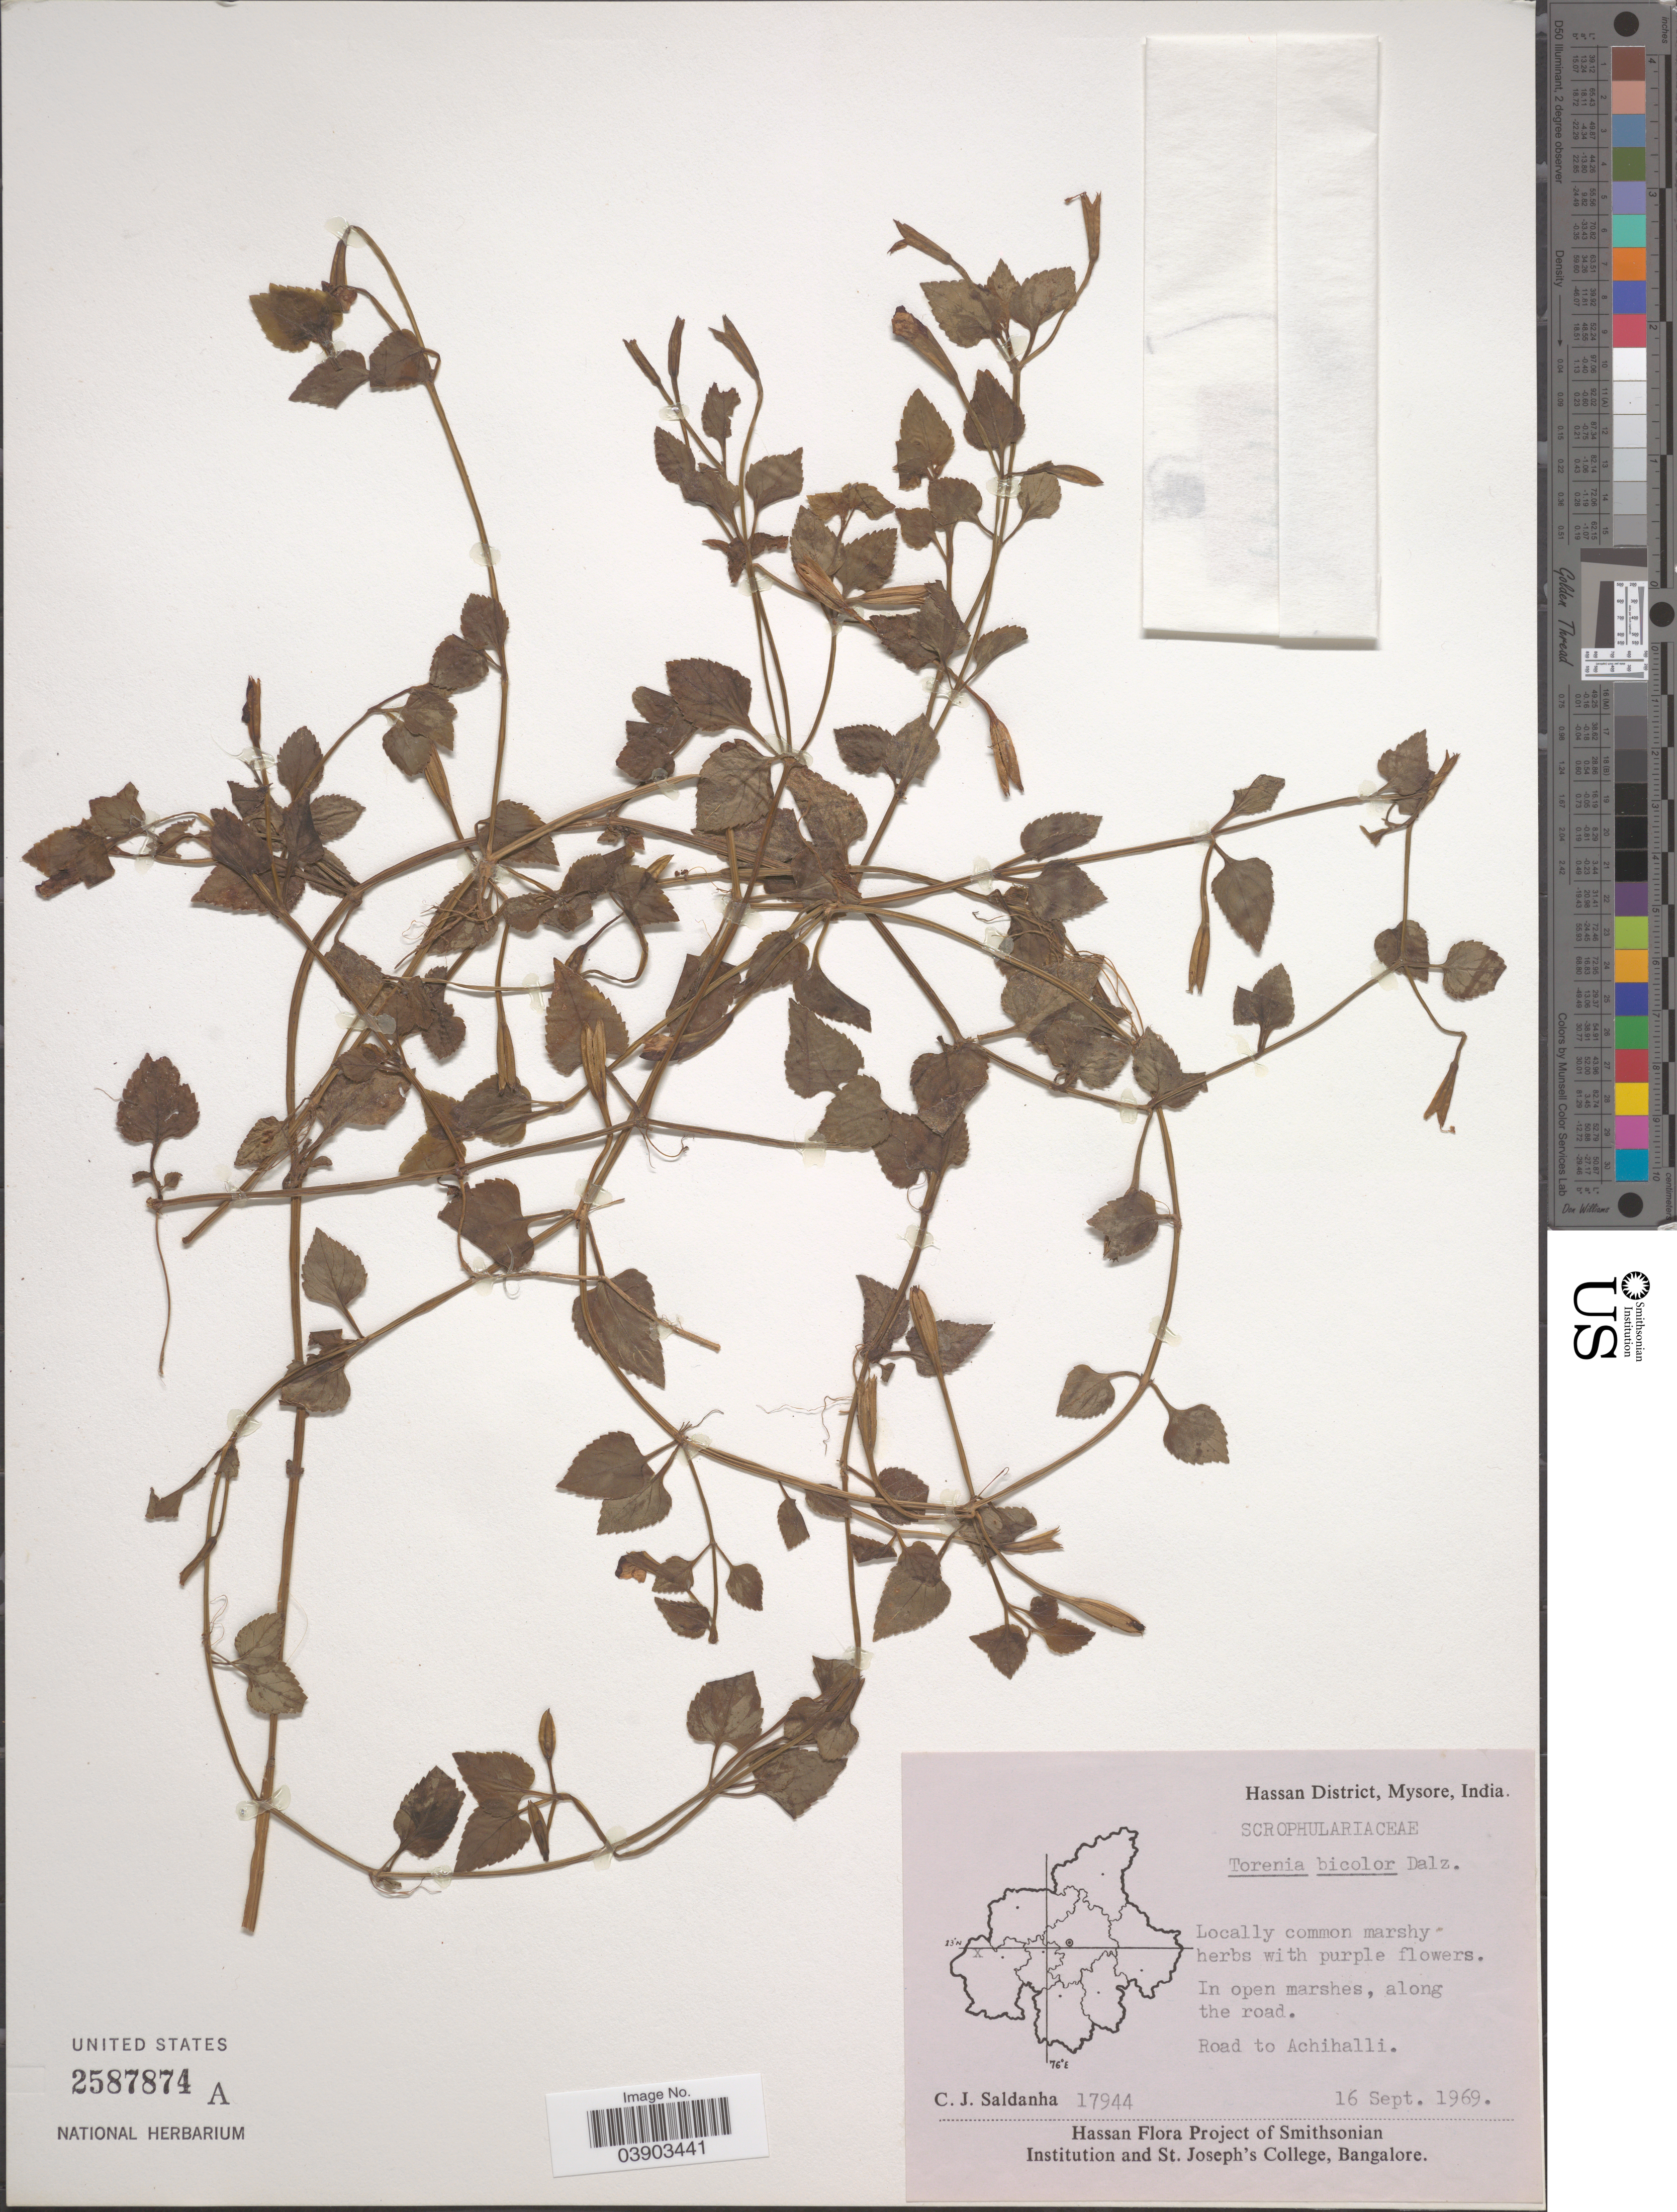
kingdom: Plantae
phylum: Tracheophyta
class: Magnoliopsida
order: Lamiales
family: Linderniaceae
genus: Torenia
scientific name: Torenia bicolor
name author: Dalzell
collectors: C. J. Saldanha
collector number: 17944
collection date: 1969-09-16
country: India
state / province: Karnataka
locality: Hassan District, Mysore. In open marshes, along the road. Road to Anchihalli.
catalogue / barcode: US 2587874A